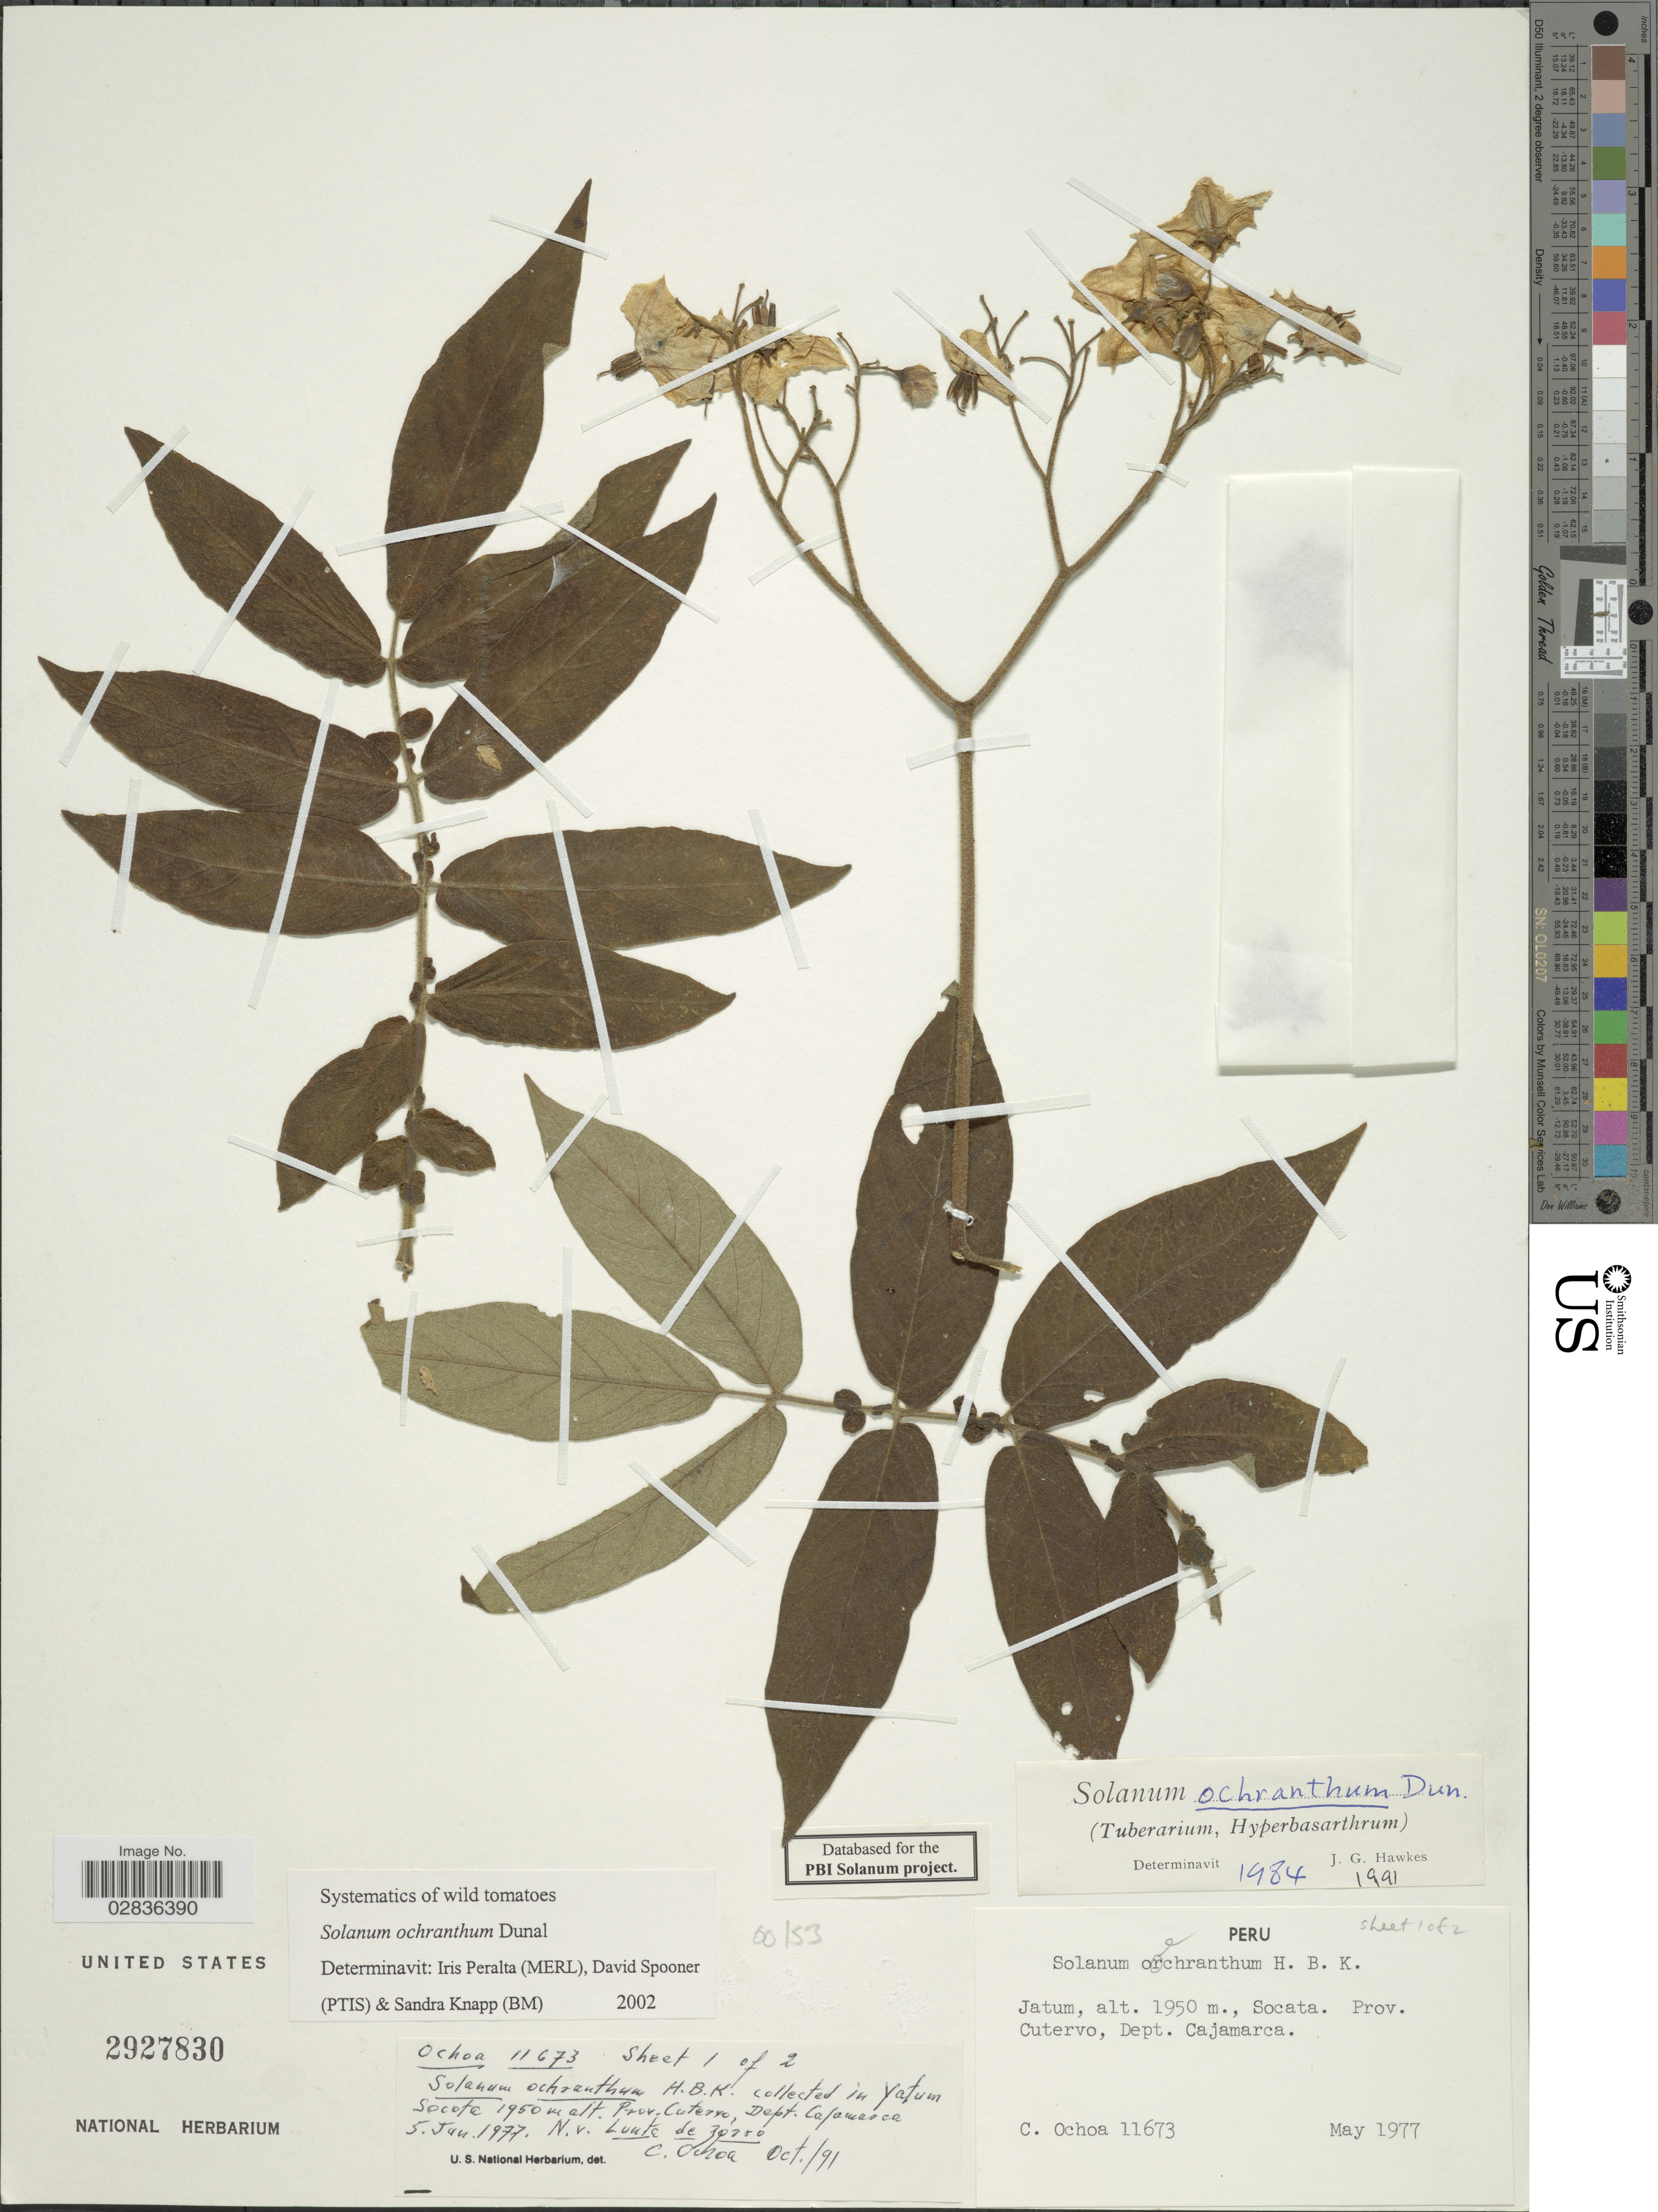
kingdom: Plantae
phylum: Tracheophyta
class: Magnoliopsida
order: Solanales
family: Solanaceae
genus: Solanum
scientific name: Solanum ochranthum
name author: Dunal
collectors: C. Ochoa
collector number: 11673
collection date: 1977-05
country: Peru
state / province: Cajamarca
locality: Jatum, Socata. Prov. Cutervo, Dept. Cajamarca.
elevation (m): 1950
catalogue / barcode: US 2927830